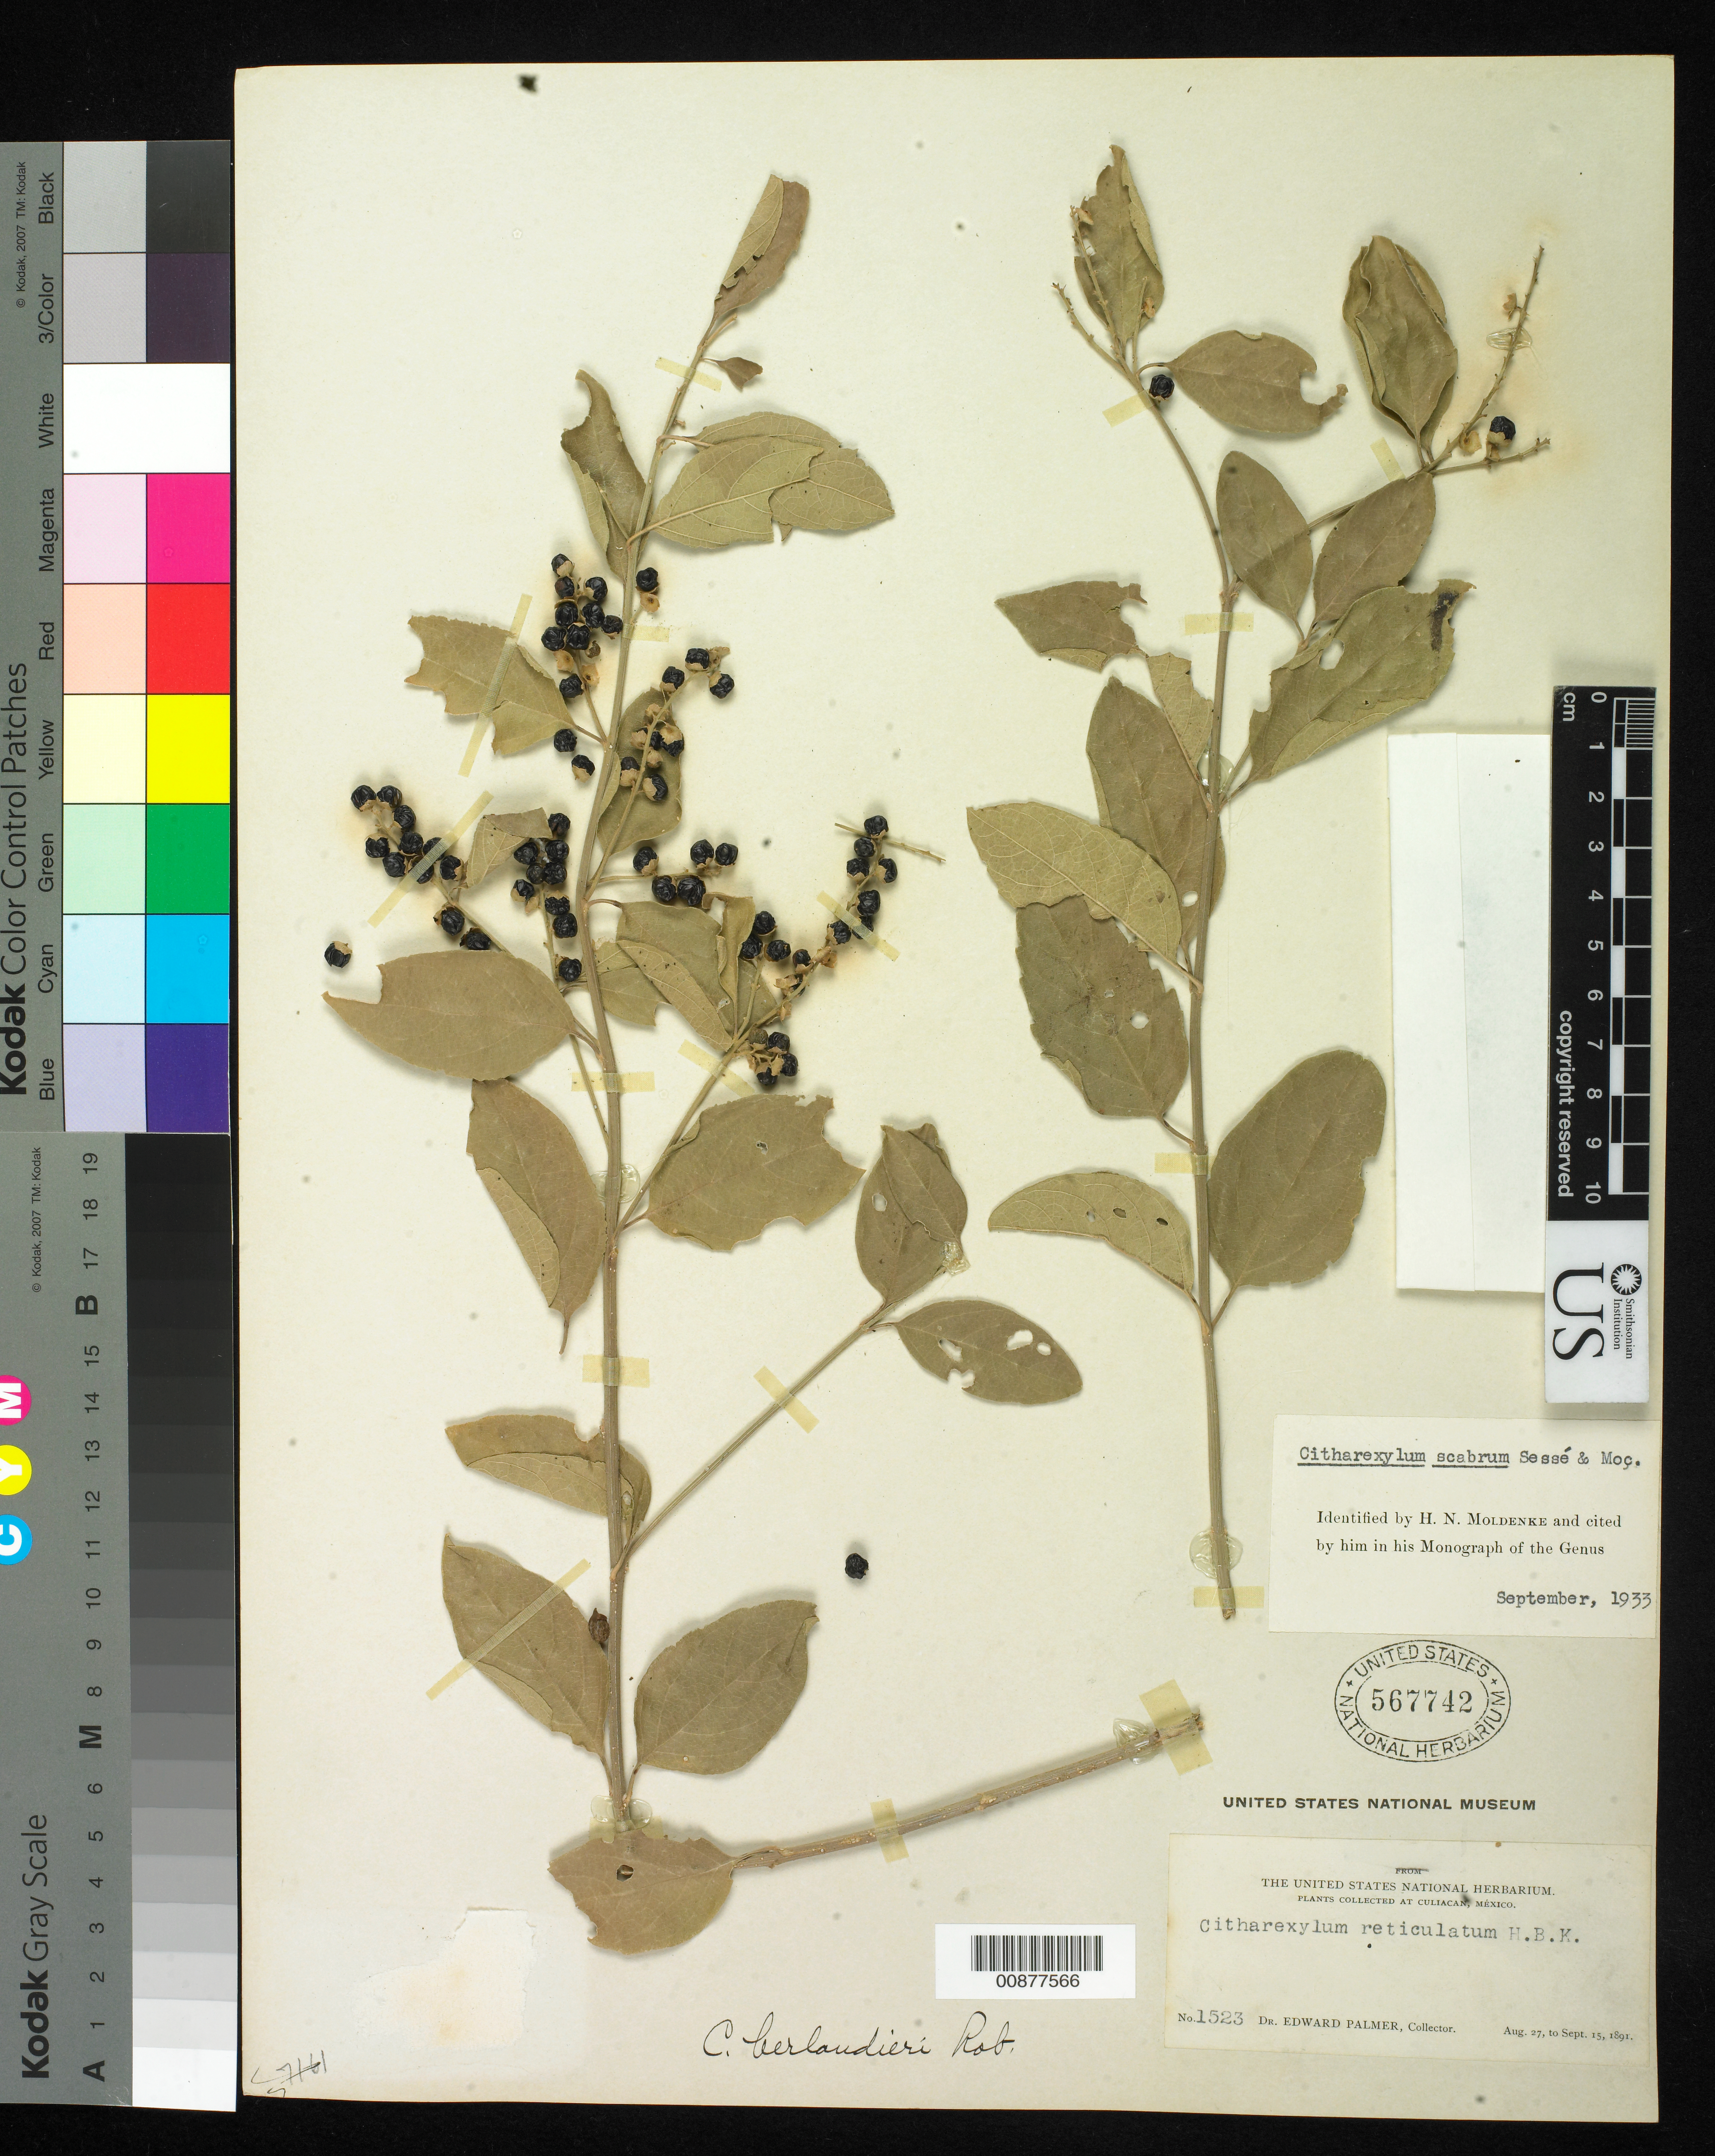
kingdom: Plantae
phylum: Tracheophyta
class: Magnoliopsida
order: Lamiales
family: Verbenaceae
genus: Citharexylum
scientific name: Citharexylum scabrum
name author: Moc. ex Sessé & D. Don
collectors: E. Palmer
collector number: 1523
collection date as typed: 27 Aug 1891 to 15 Sep 1891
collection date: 1891-08-27/1891-09-15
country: Mexico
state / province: Sinaloa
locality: Culiacan, Sinaloa.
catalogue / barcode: US 567742